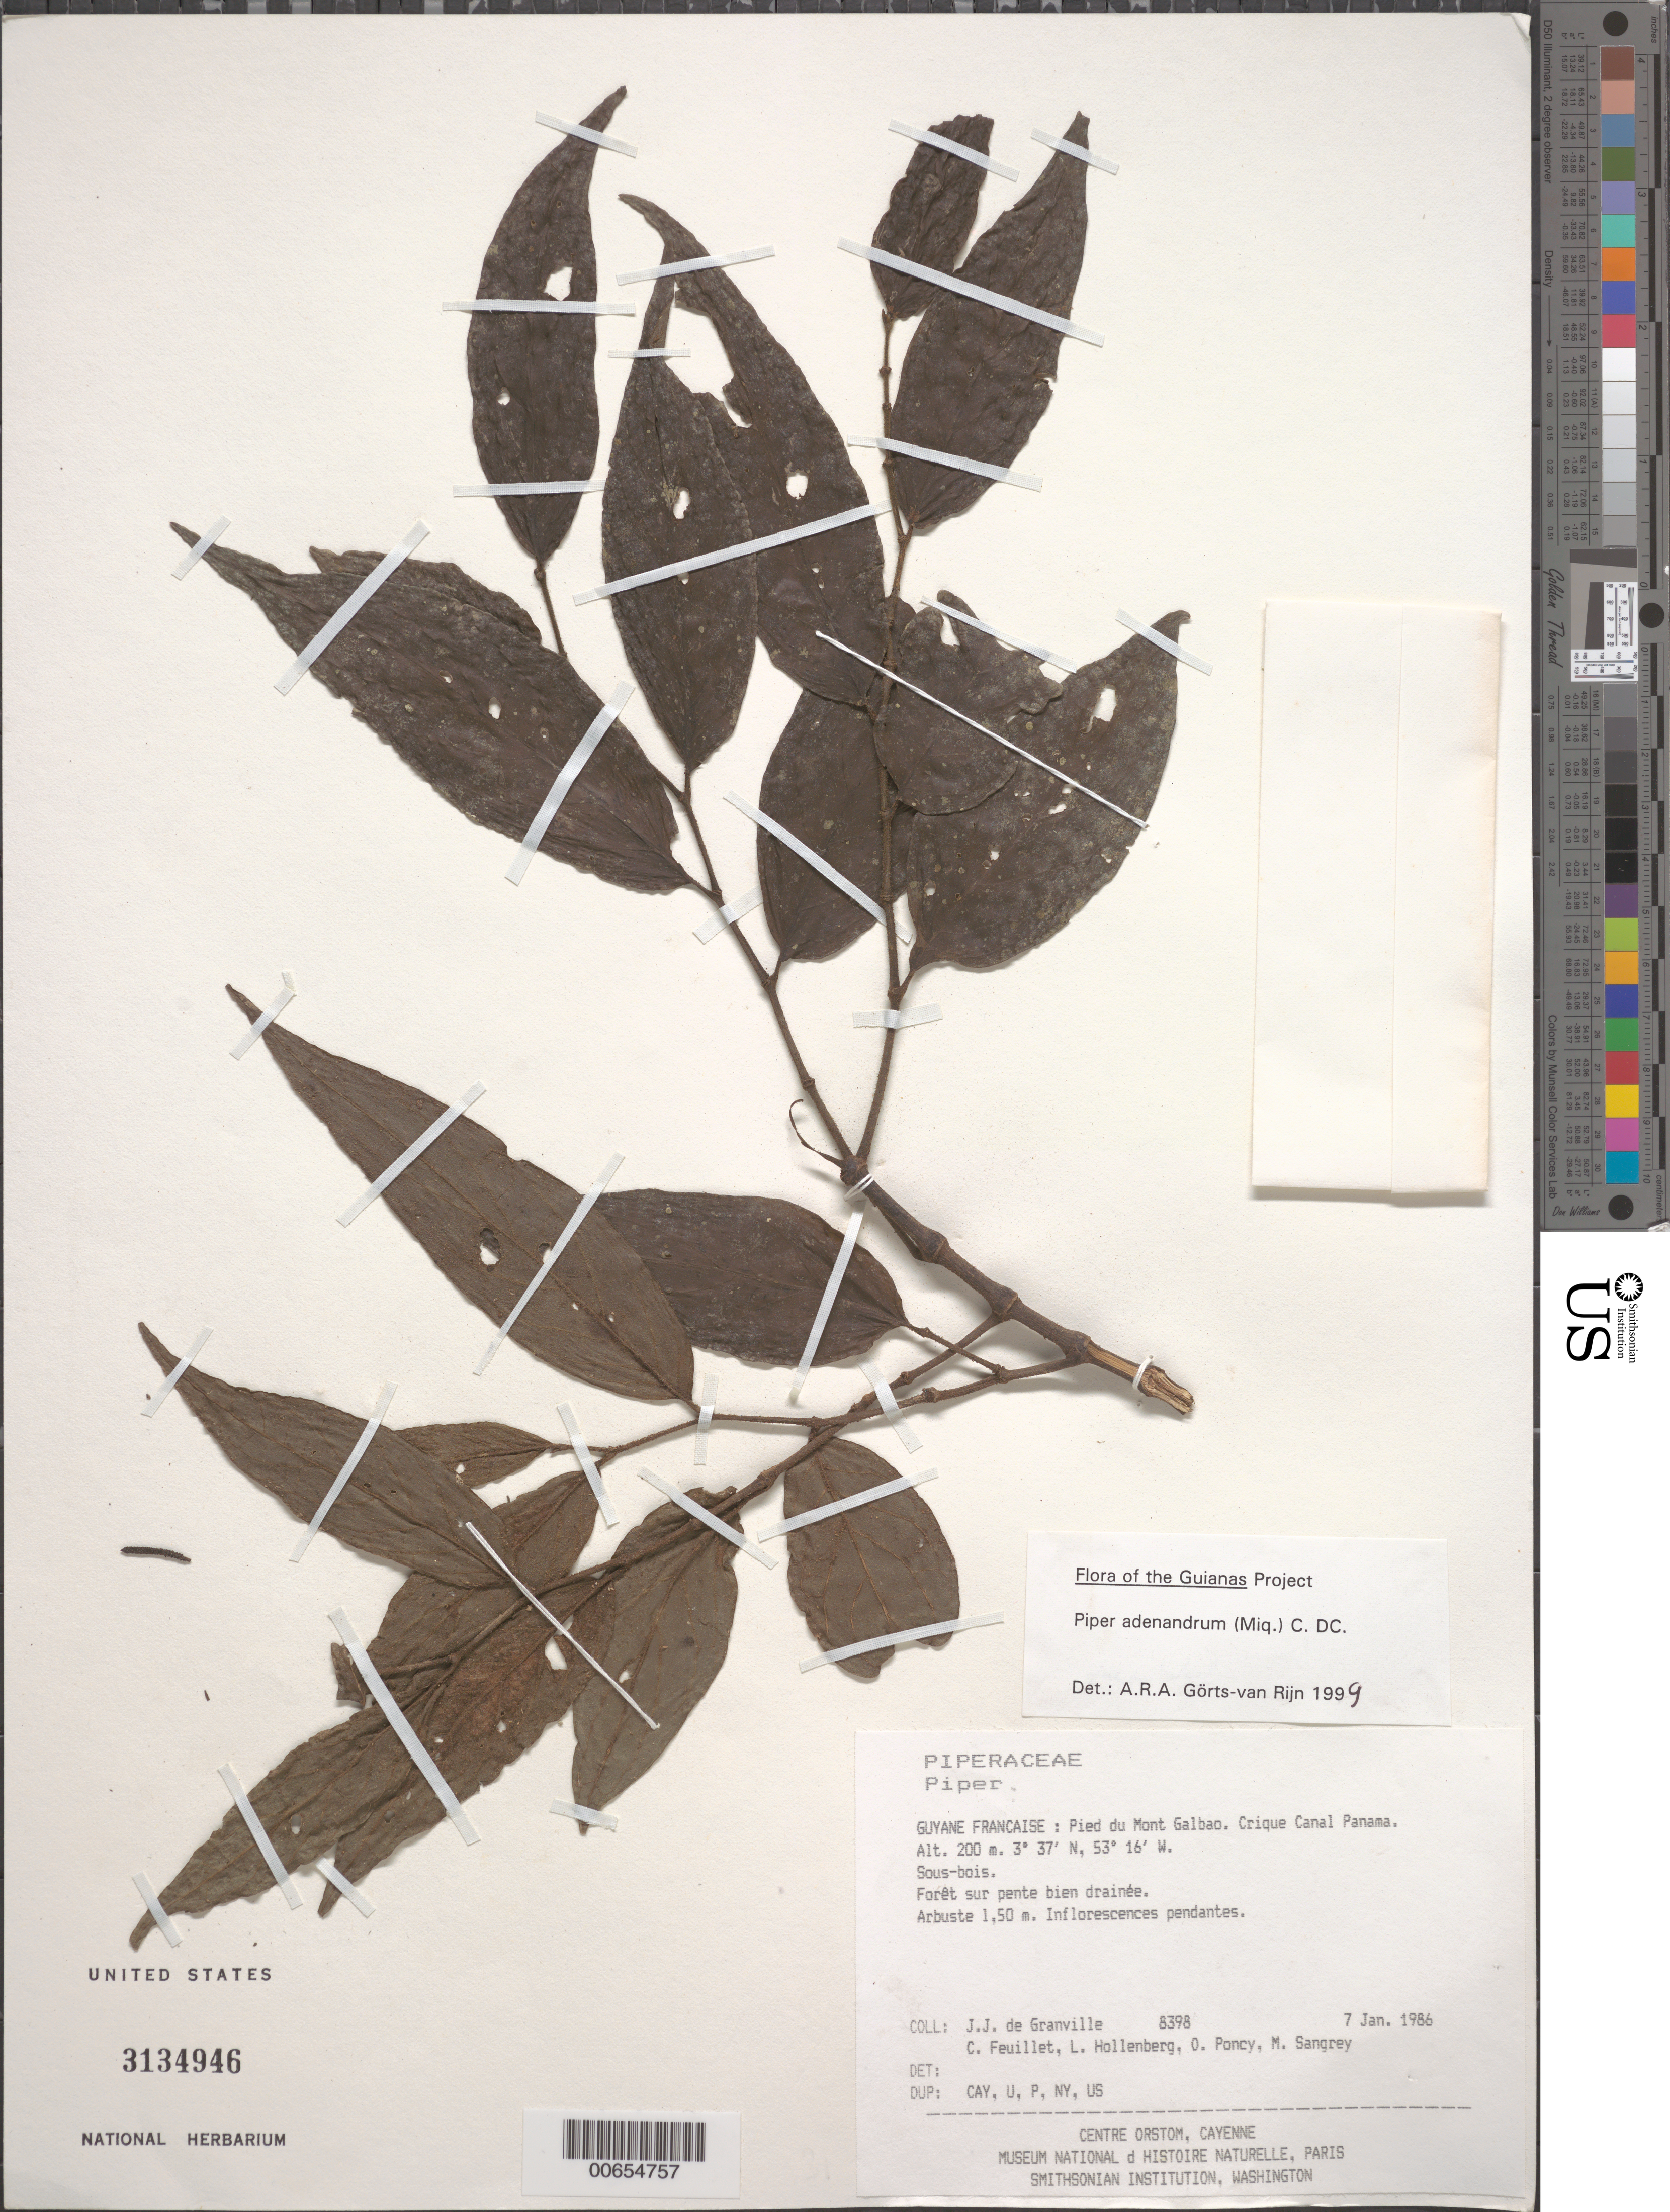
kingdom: Plantae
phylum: Tracheophyta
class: Magnoliopsida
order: Piperales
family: Piperaceae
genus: Piper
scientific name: Piper adenandrum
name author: (Miq.) C. DC.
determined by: Görts-van Rijn, A. R. A.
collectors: J.-J. de Granville, C. Feuillet, L. Hollenberg, O. Poncy & M. S. Sangrey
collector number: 8398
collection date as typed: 7-Jan-86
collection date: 1986-01-07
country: French Guiana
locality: Pied du Mont Galbao. Crique Canal Panama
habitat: Sous-bois; forêt sur pent bien drainée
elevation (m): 200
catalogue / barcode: US 3134946